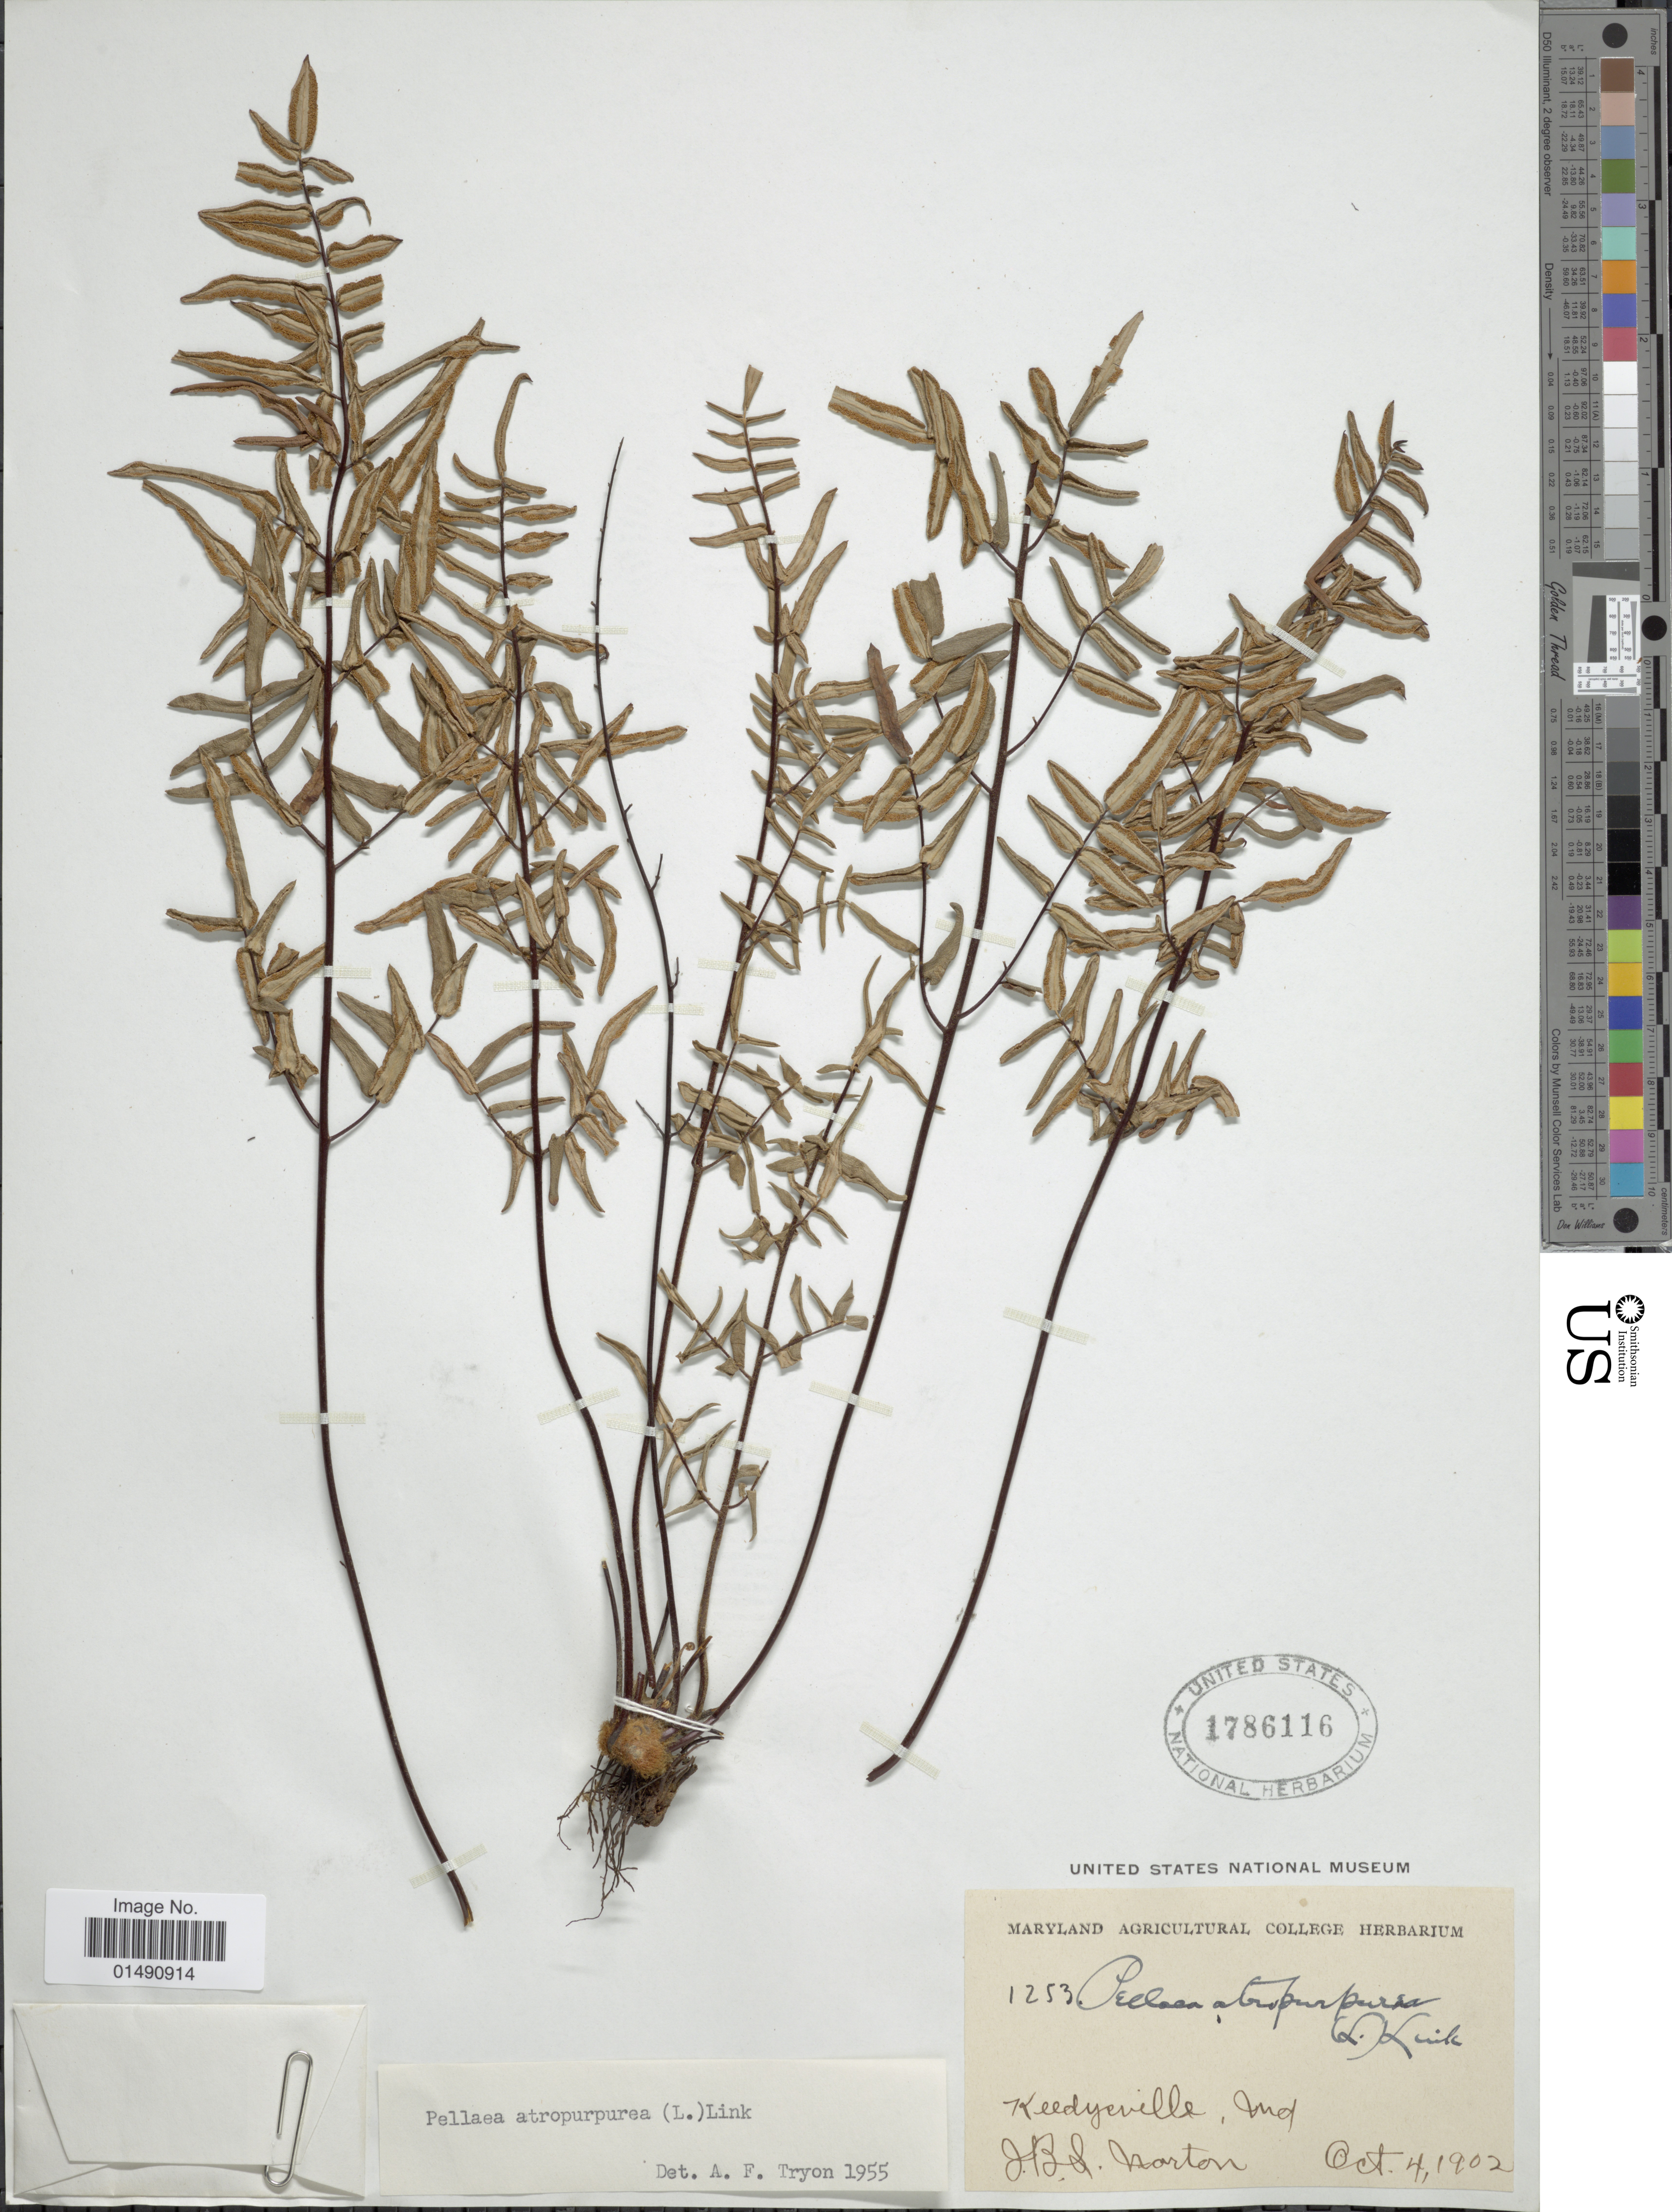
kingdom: Plantae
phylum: Tracheophyta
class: Polypodiopsida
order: Polypodiales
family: Pteridaceae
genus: Pellaea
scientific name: Pellaea atropurpurea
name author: (L.) Link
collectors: J. B. Norton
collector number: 1253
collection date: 1902-10-04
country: United States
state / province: Indiana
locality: Keedysville, md.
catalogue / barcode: US 1786116